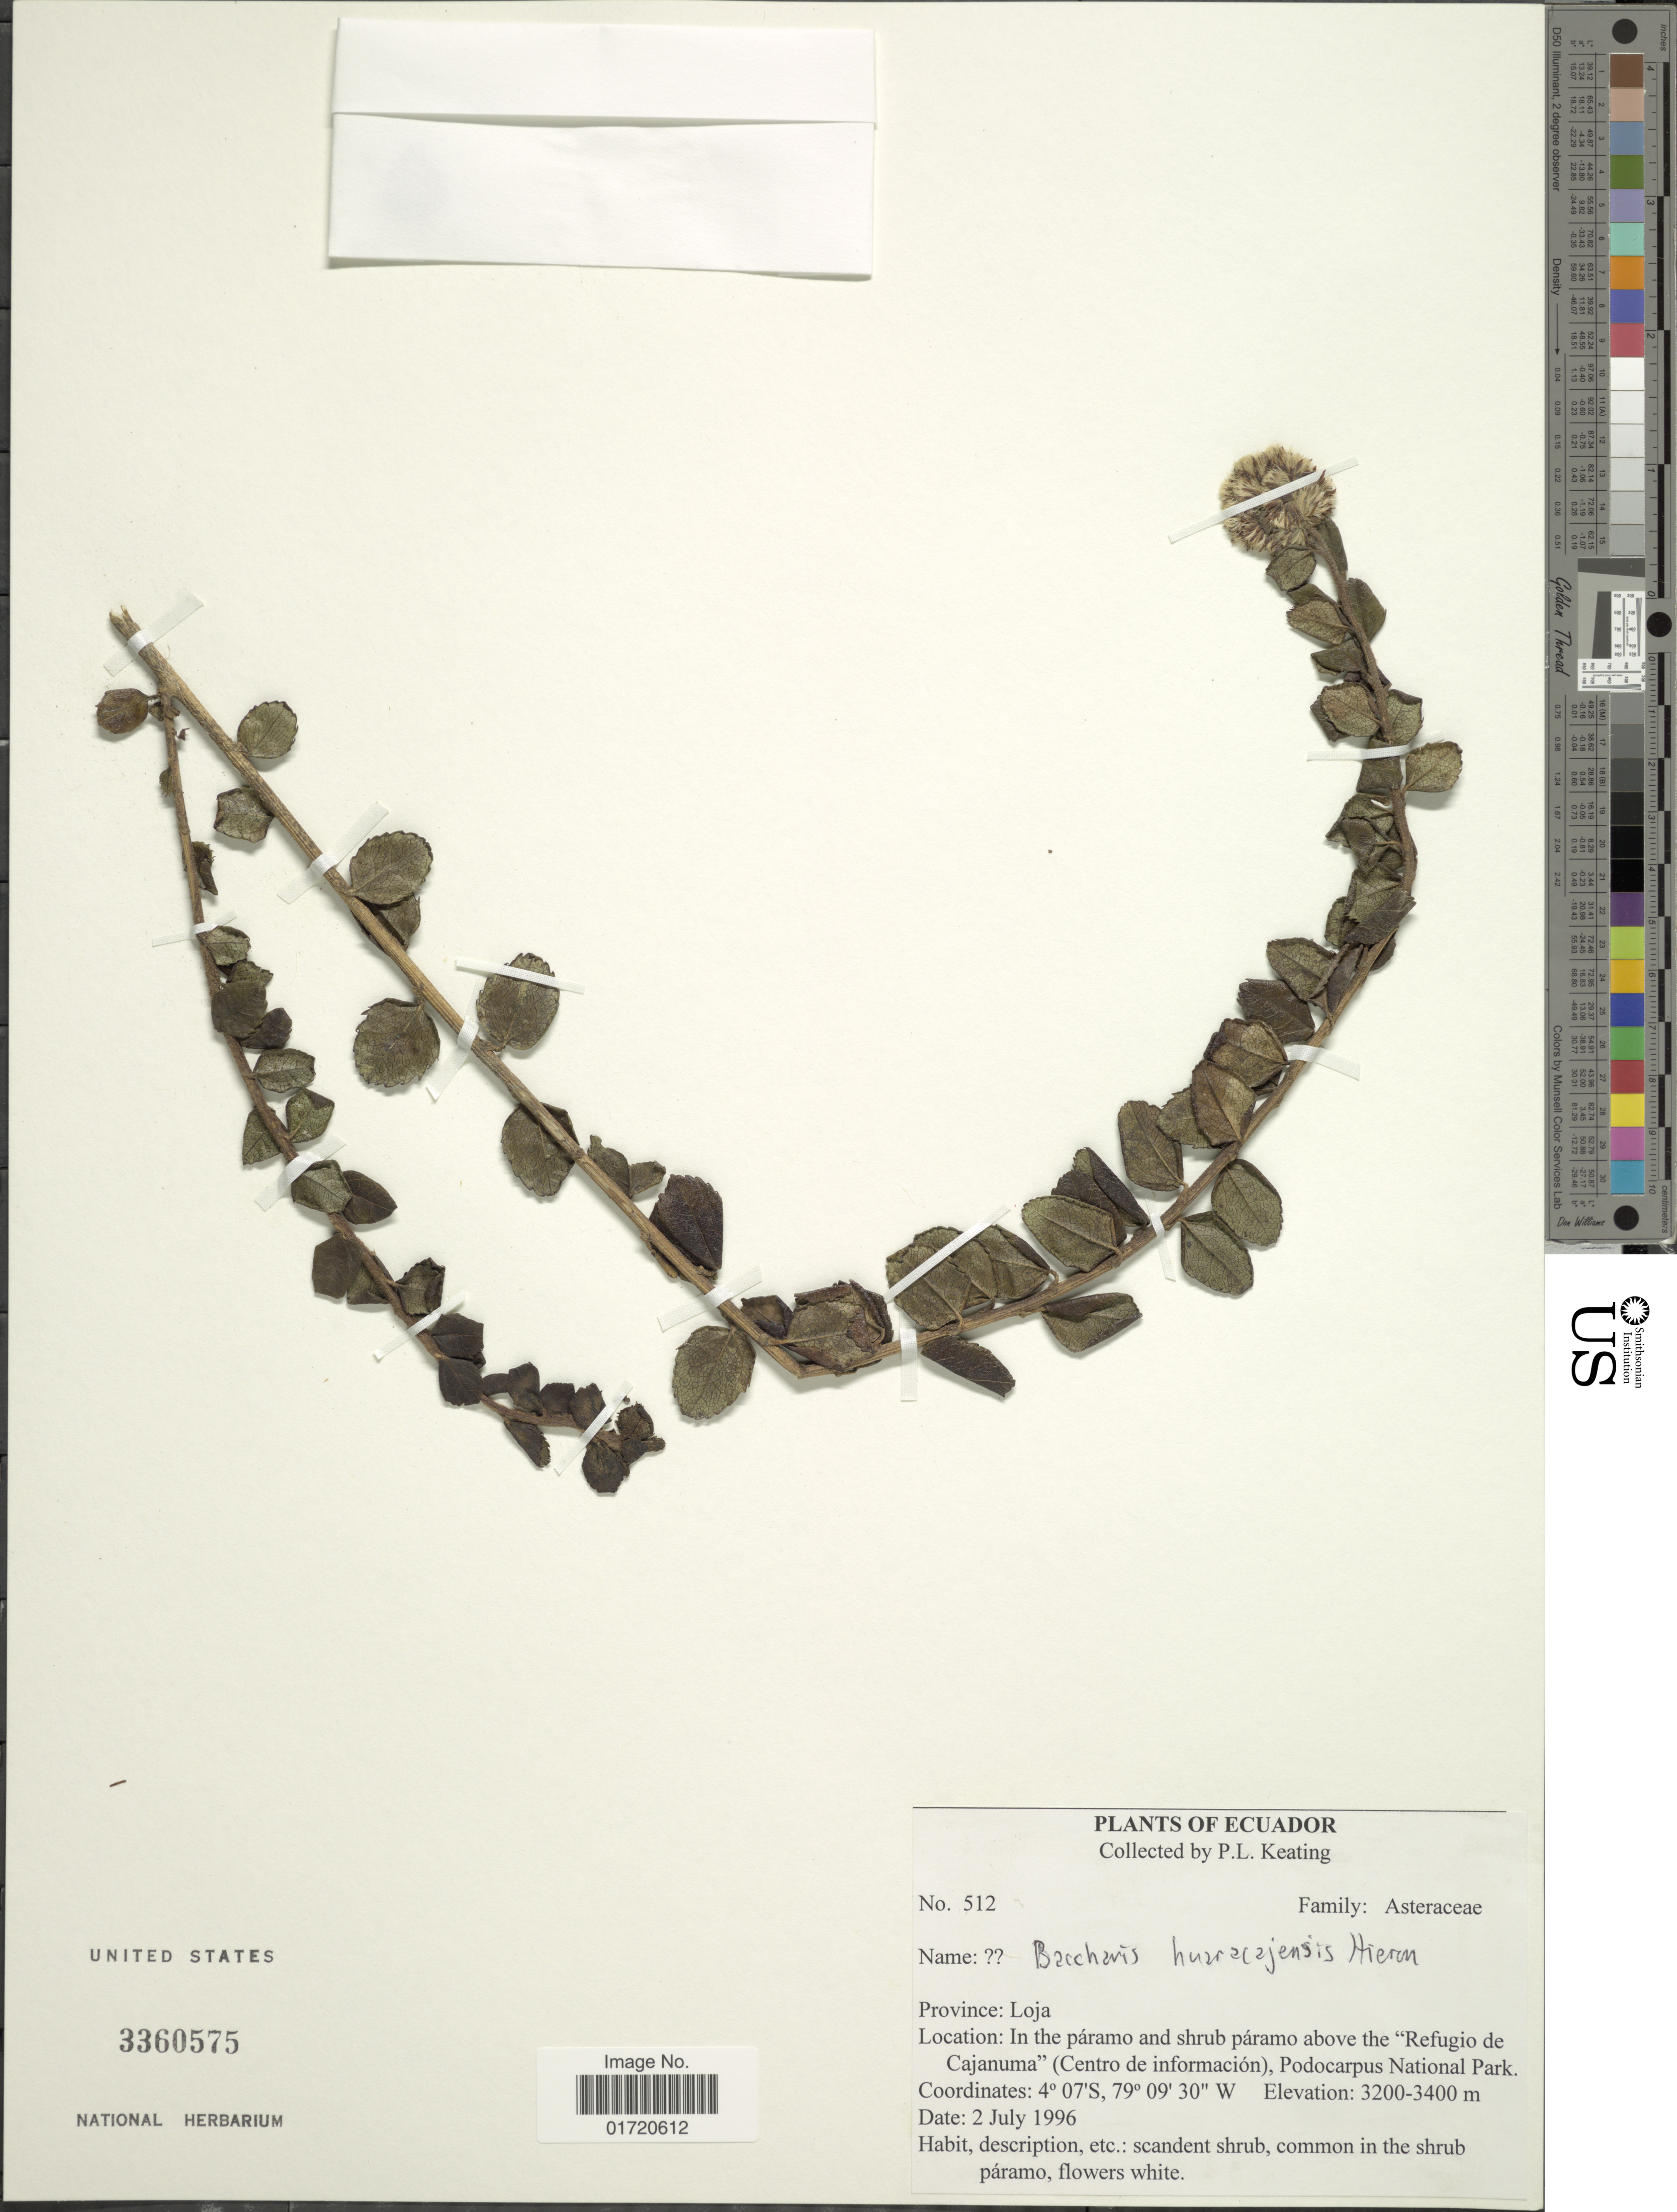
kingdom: Plantae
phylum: Tracheophyta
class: Magnoliopsida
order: Asterales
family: Asteraceae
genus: Baccharis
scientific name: Baccharis huairacajensis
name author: Hieron.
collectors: P. Keating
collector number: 512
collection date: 1996-07-02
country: Ecuador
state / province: Loja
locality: Above the "refugio de Cajanuma"(Centro de información), Podocarpus national Park.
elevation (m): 3200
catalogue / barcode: US 3360575